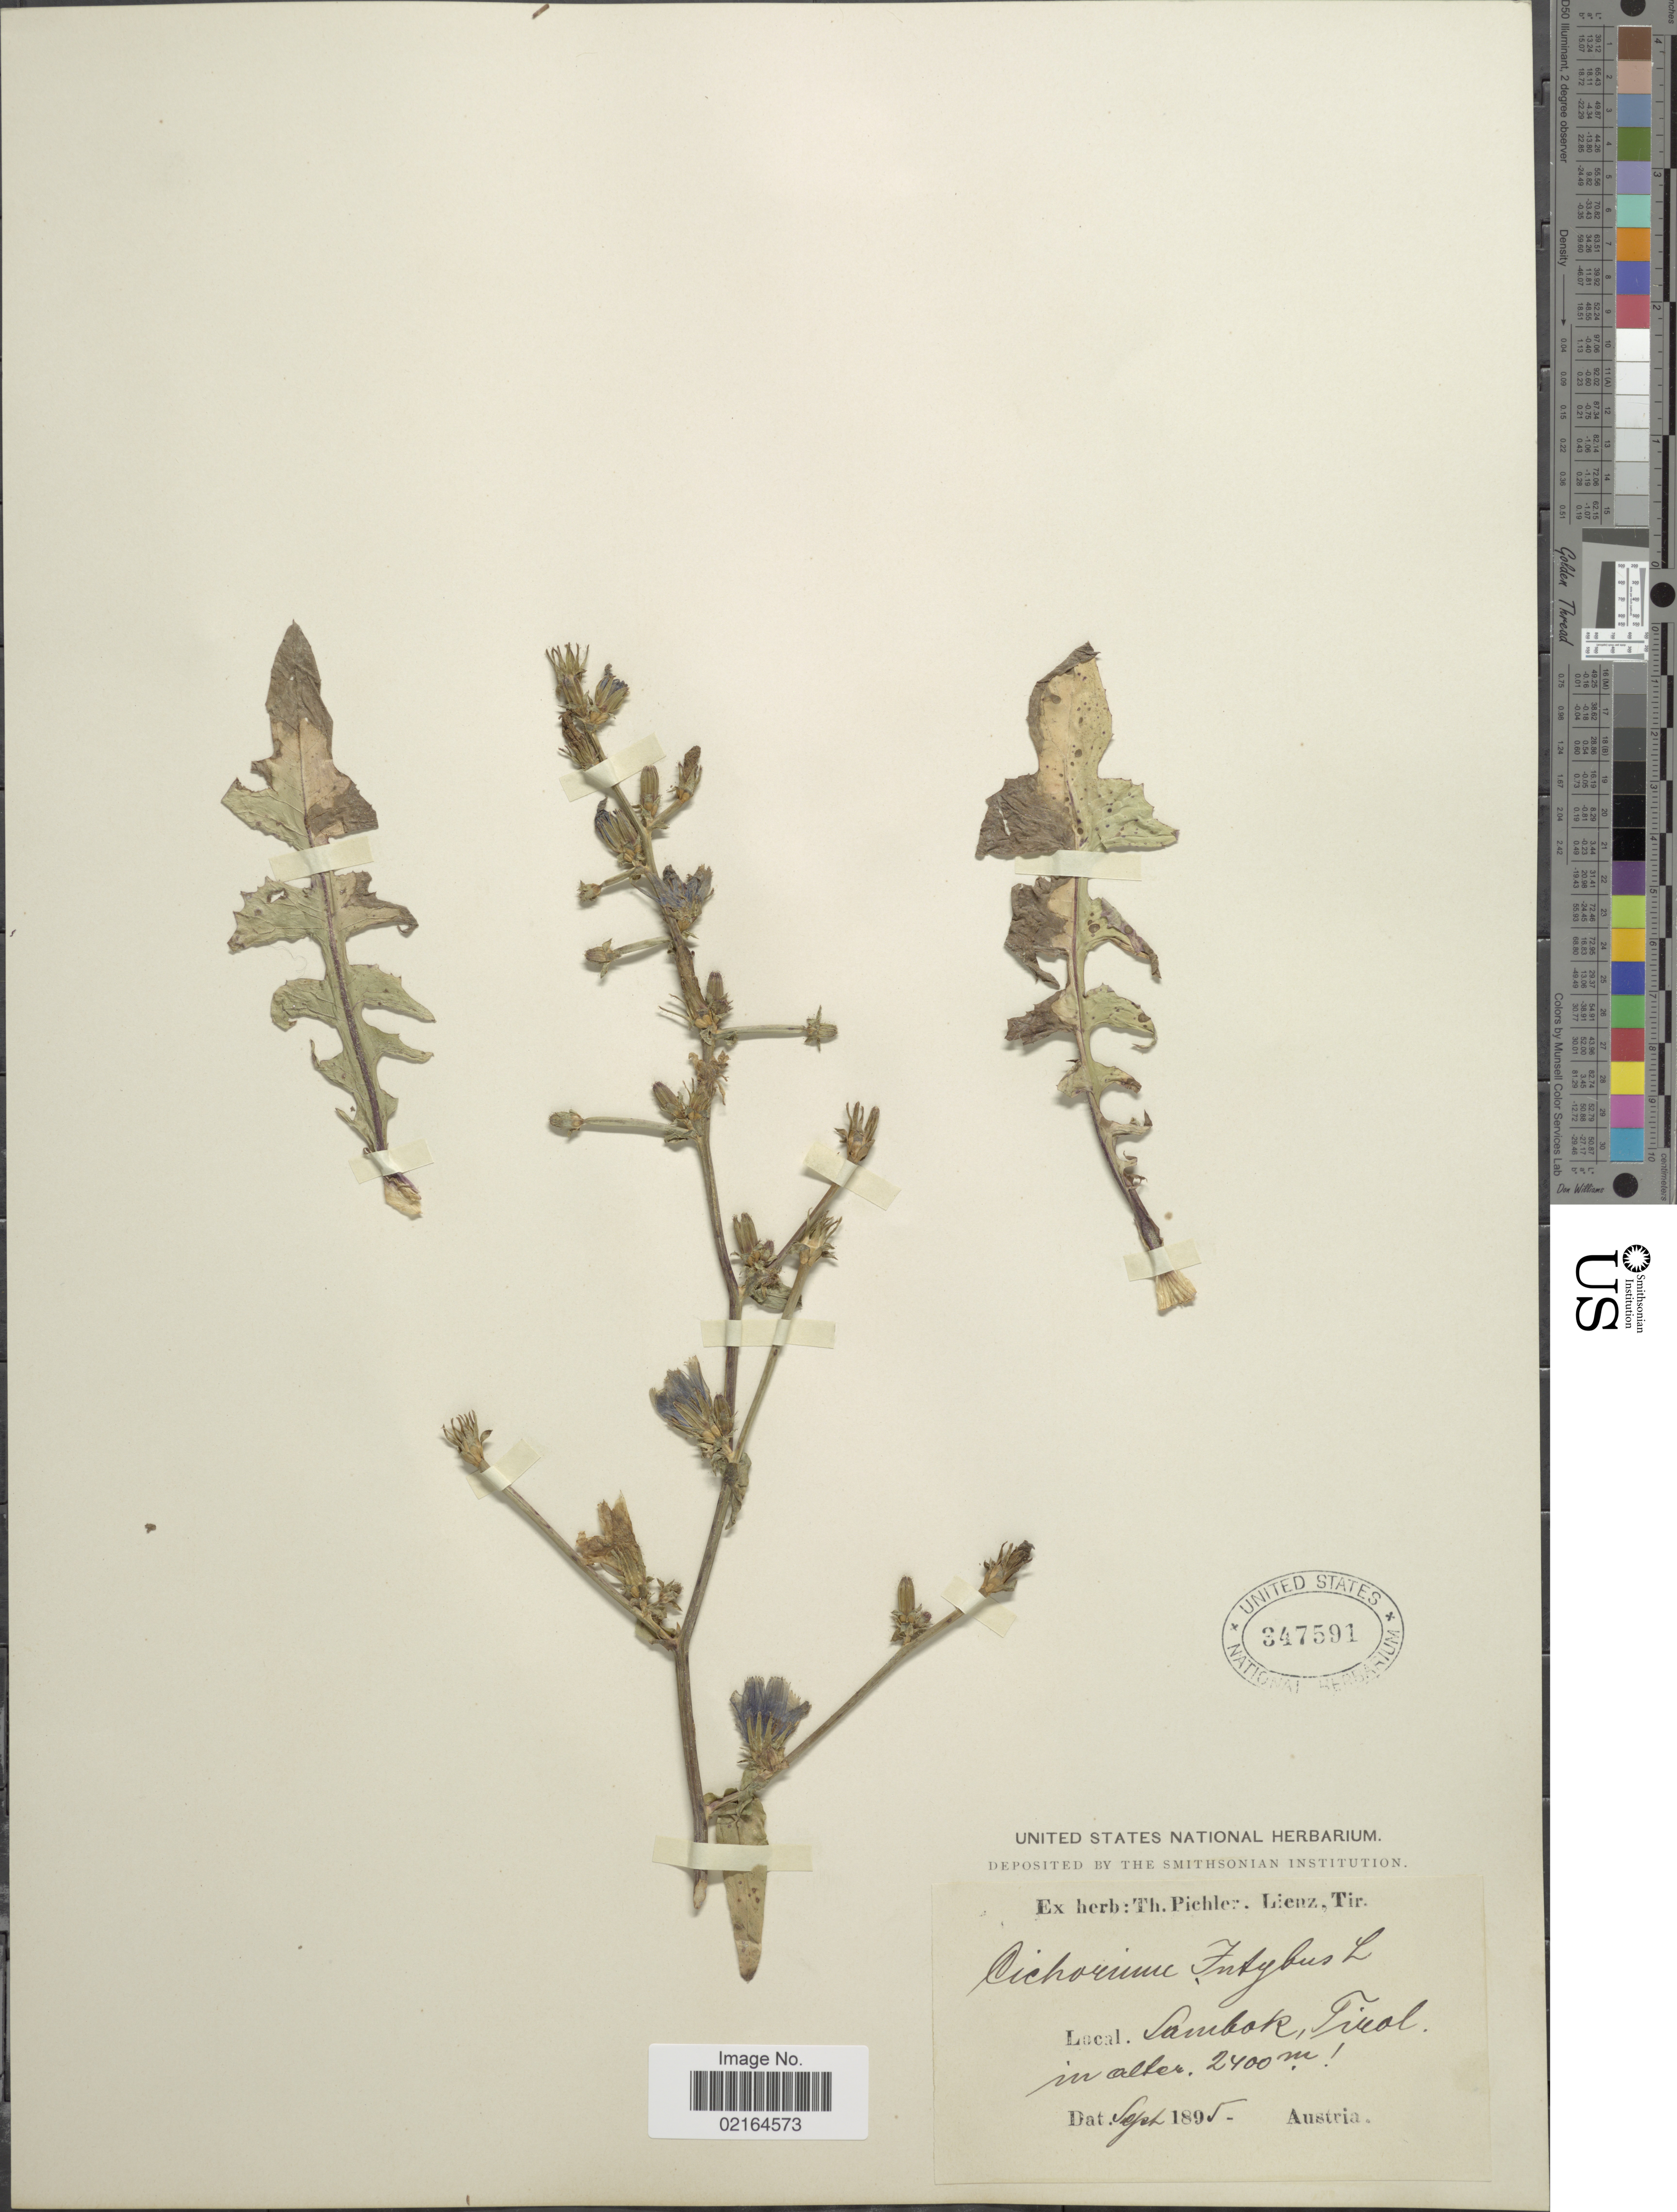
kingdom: Plantae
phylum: Tracheophyta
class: Magnoliopsida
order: Asterales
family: Asteraceae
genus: Cichorium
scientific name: Cichorium intybus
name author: L.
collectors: ex herb. T. Pichler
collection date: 1895-09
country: Austria / Italy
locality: Sambak, Tirol [interpreted]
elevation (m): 2400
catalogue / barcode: US 347591